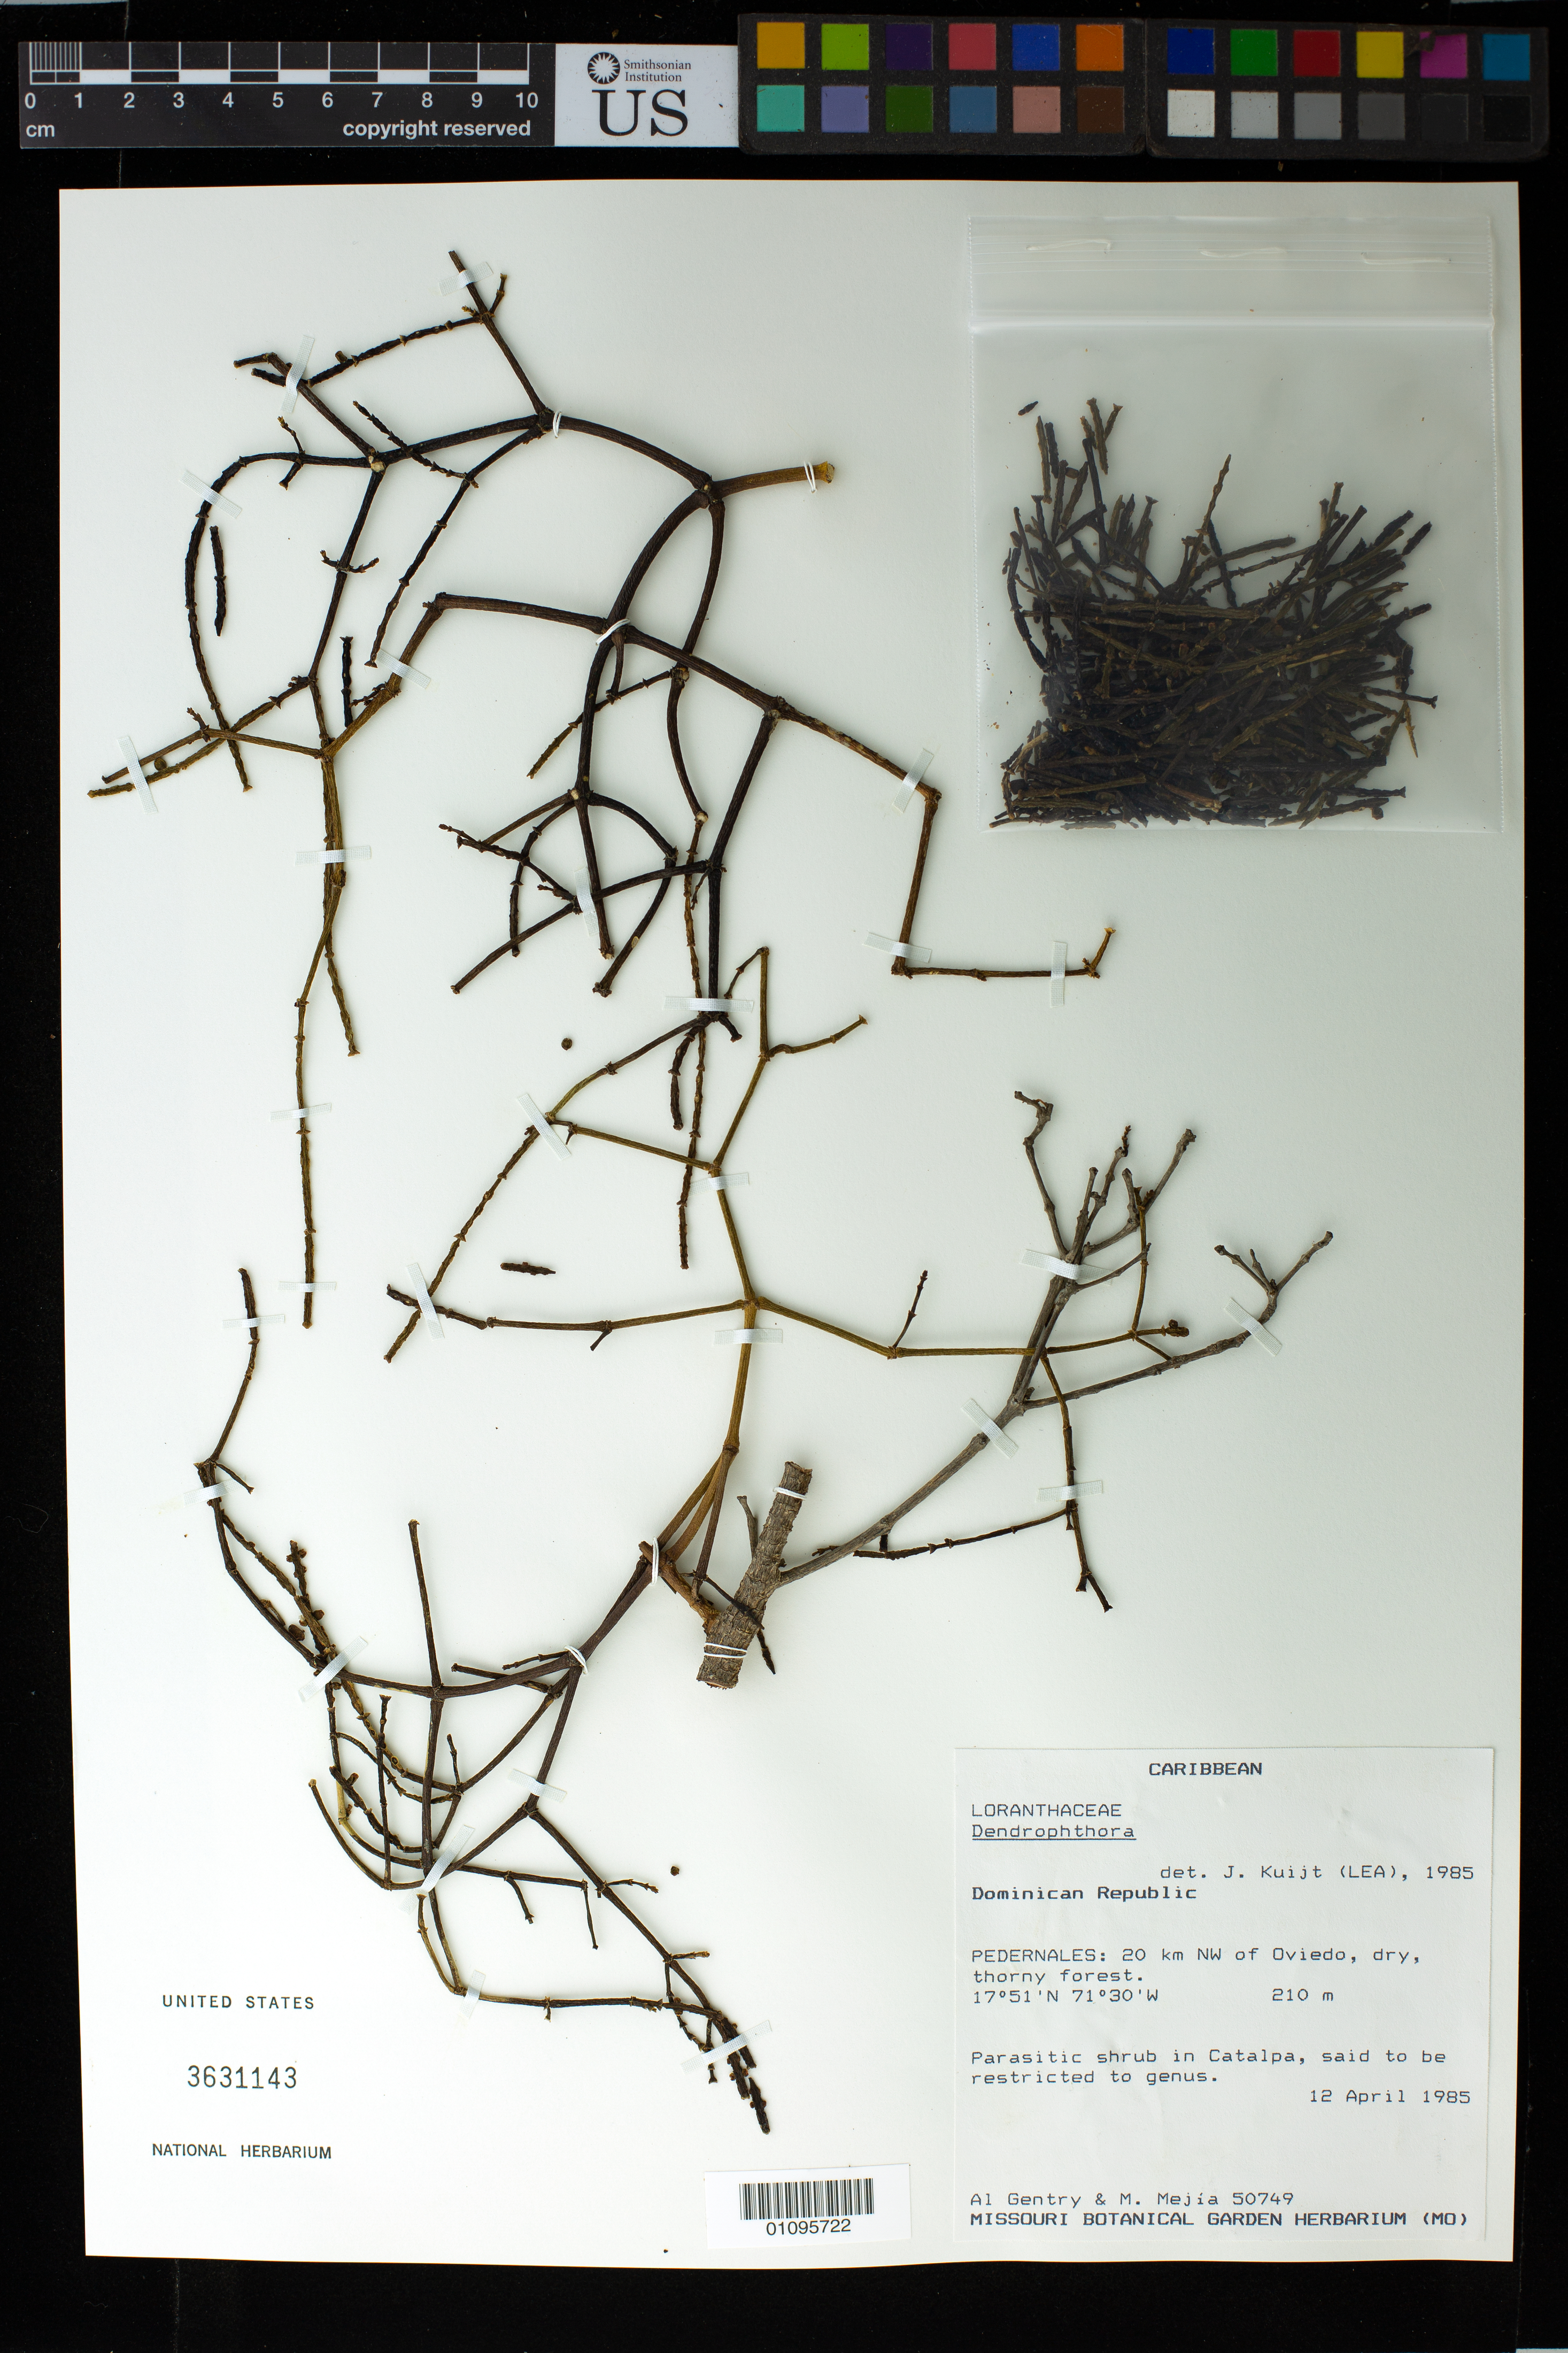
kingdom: Plantae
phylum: Tracheophyta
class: Magnoliopsida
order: Santalales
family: Viscaceae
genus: Dendrophthora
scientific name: Dendrophthora flagelliformis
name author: (Lam.) Krug & Urb.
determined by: Caraballo-Ortiz, Marcos A., (MISS), University of Mississippi (UNITED STATES)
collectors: A. H. Gentry & M. Mejia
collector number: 50749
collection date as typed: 12 Apr 1985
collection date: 1985-04-12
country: Dominican Republic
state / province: Pedernales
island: Hispaniola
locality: Oviedo, 20 km NW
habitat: Dry, thorny forest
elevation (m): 210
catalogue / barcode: US 3631143